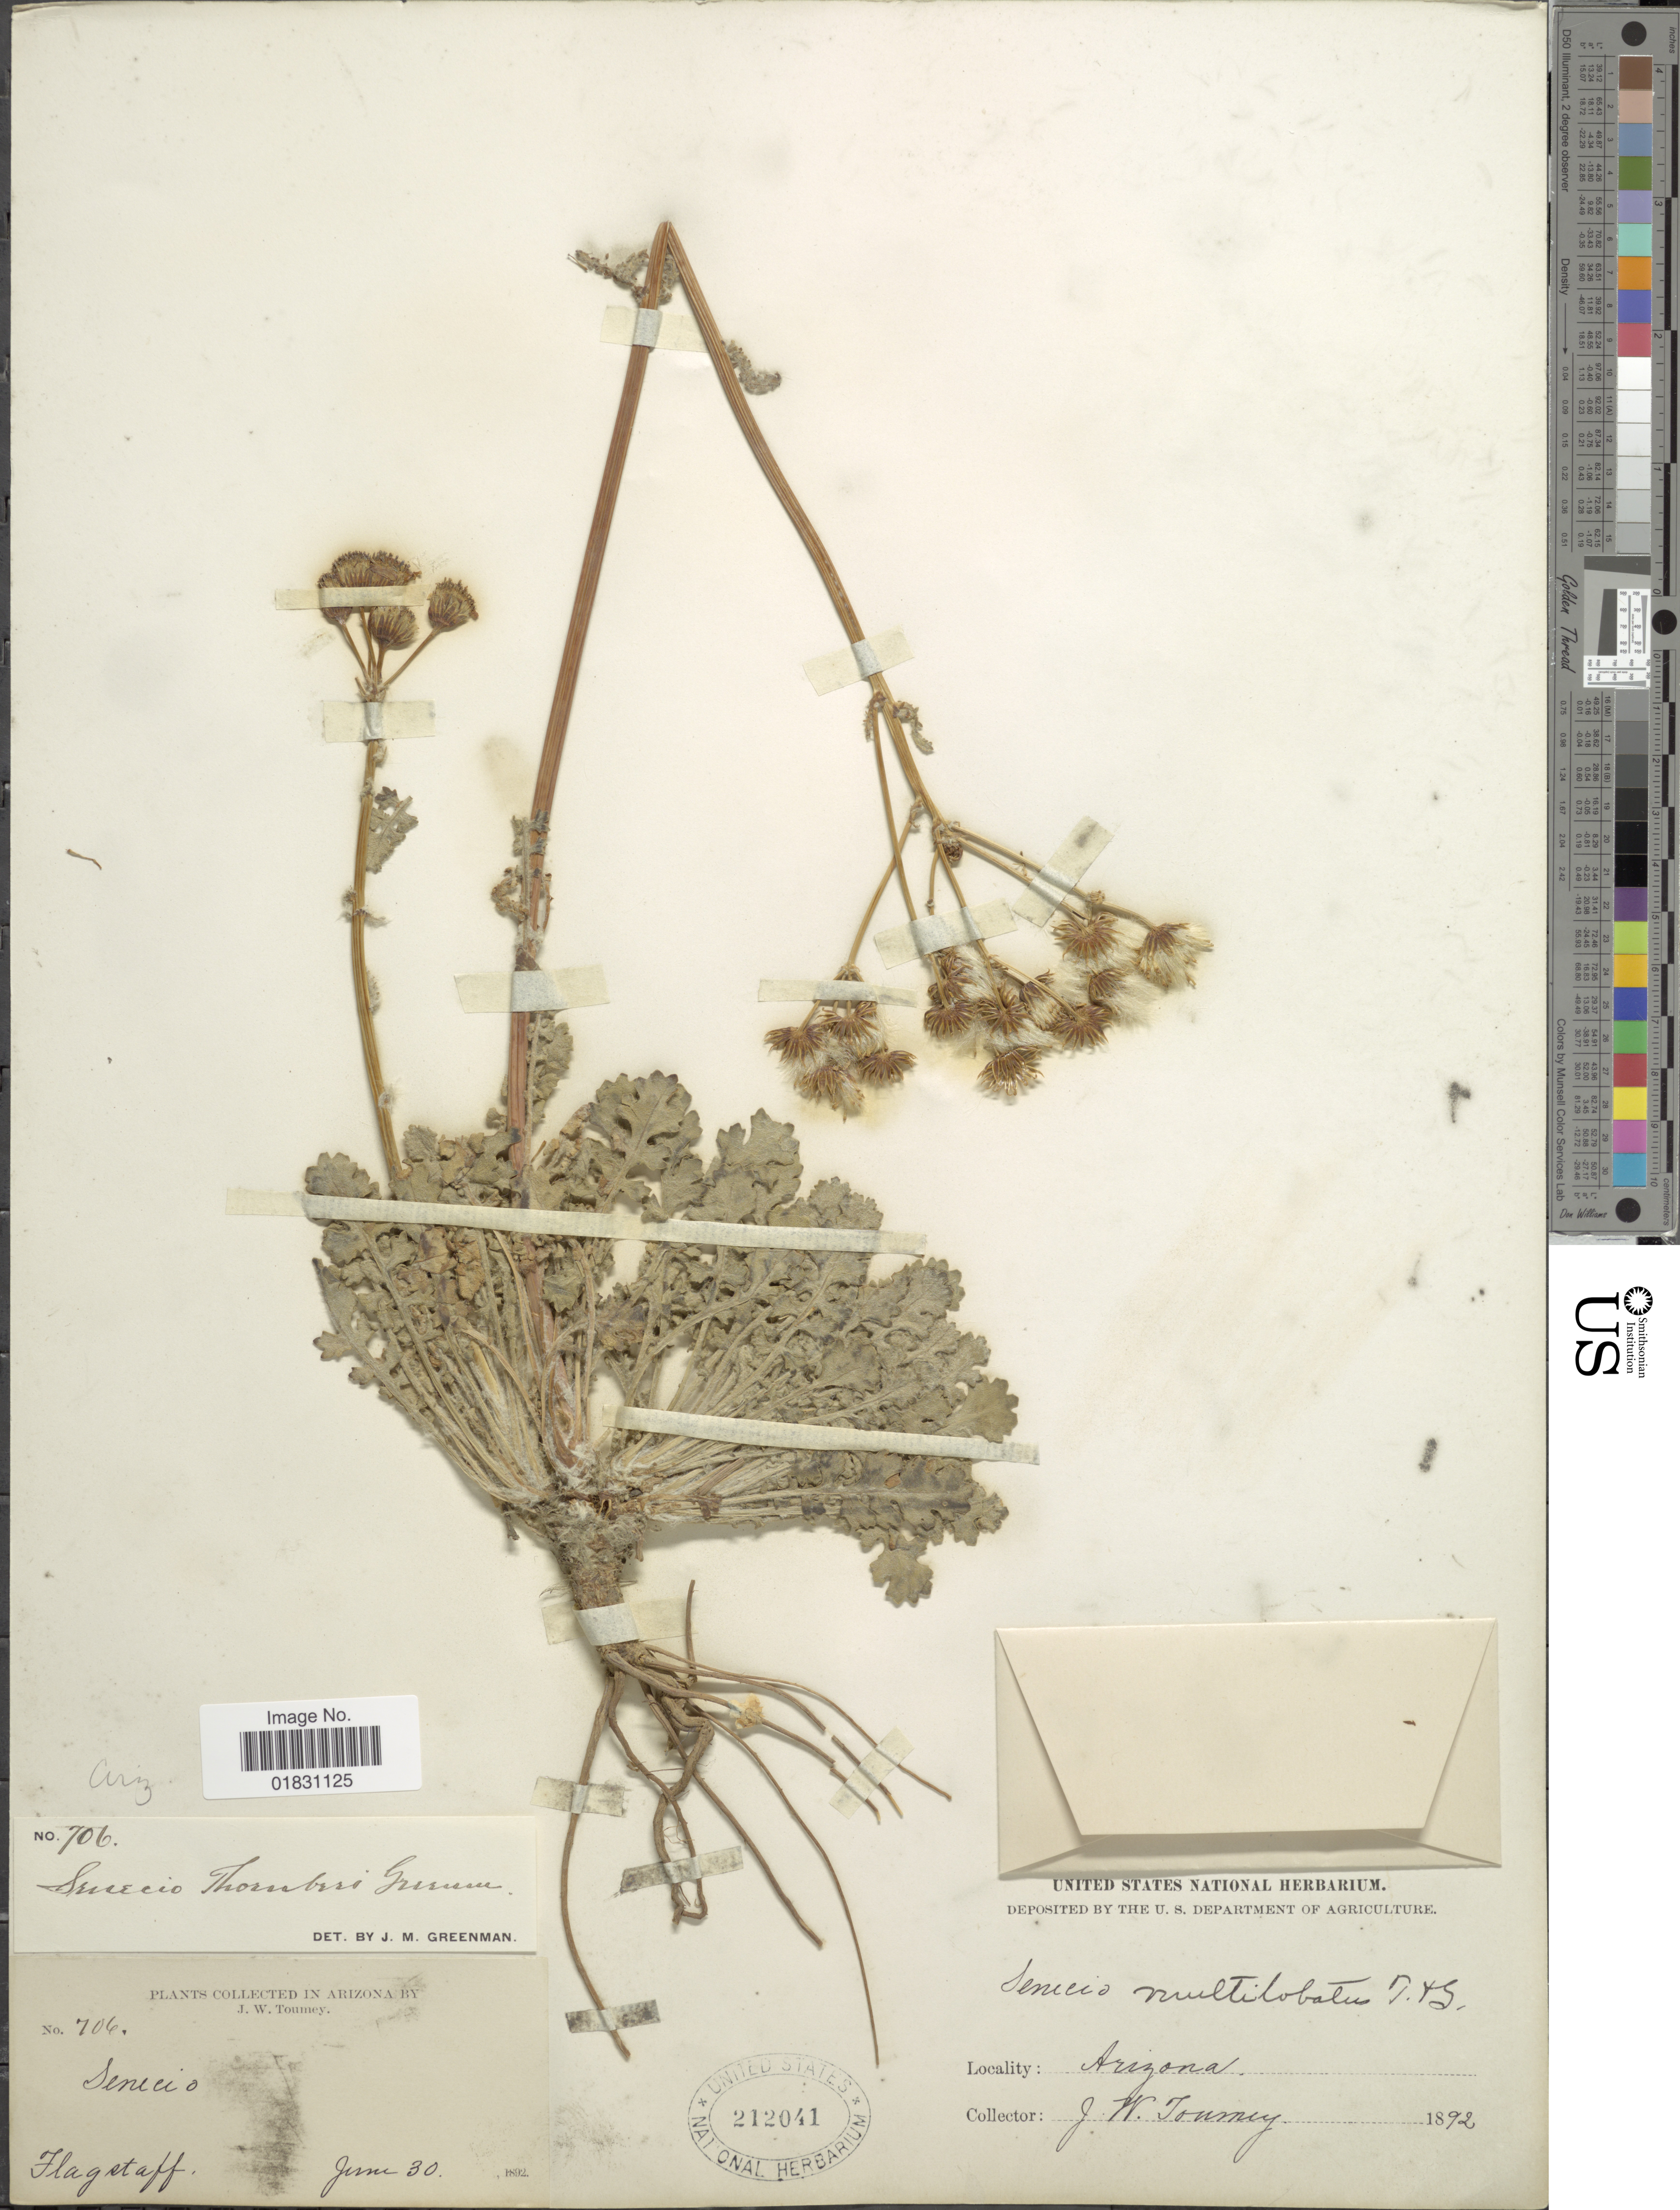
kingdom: Plantae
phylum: Tracheophyta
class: Magnoliopsida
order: Asterales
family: Asteraceae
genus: Packera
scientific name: Packera multilobata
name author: (Torr. & A. Gray) W.A. Weber & Á. Löve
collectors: J. W. Toumey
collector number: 706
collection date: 1892-06-30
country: United States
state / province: Arizona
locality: Flagstaff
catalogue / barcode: US 212041